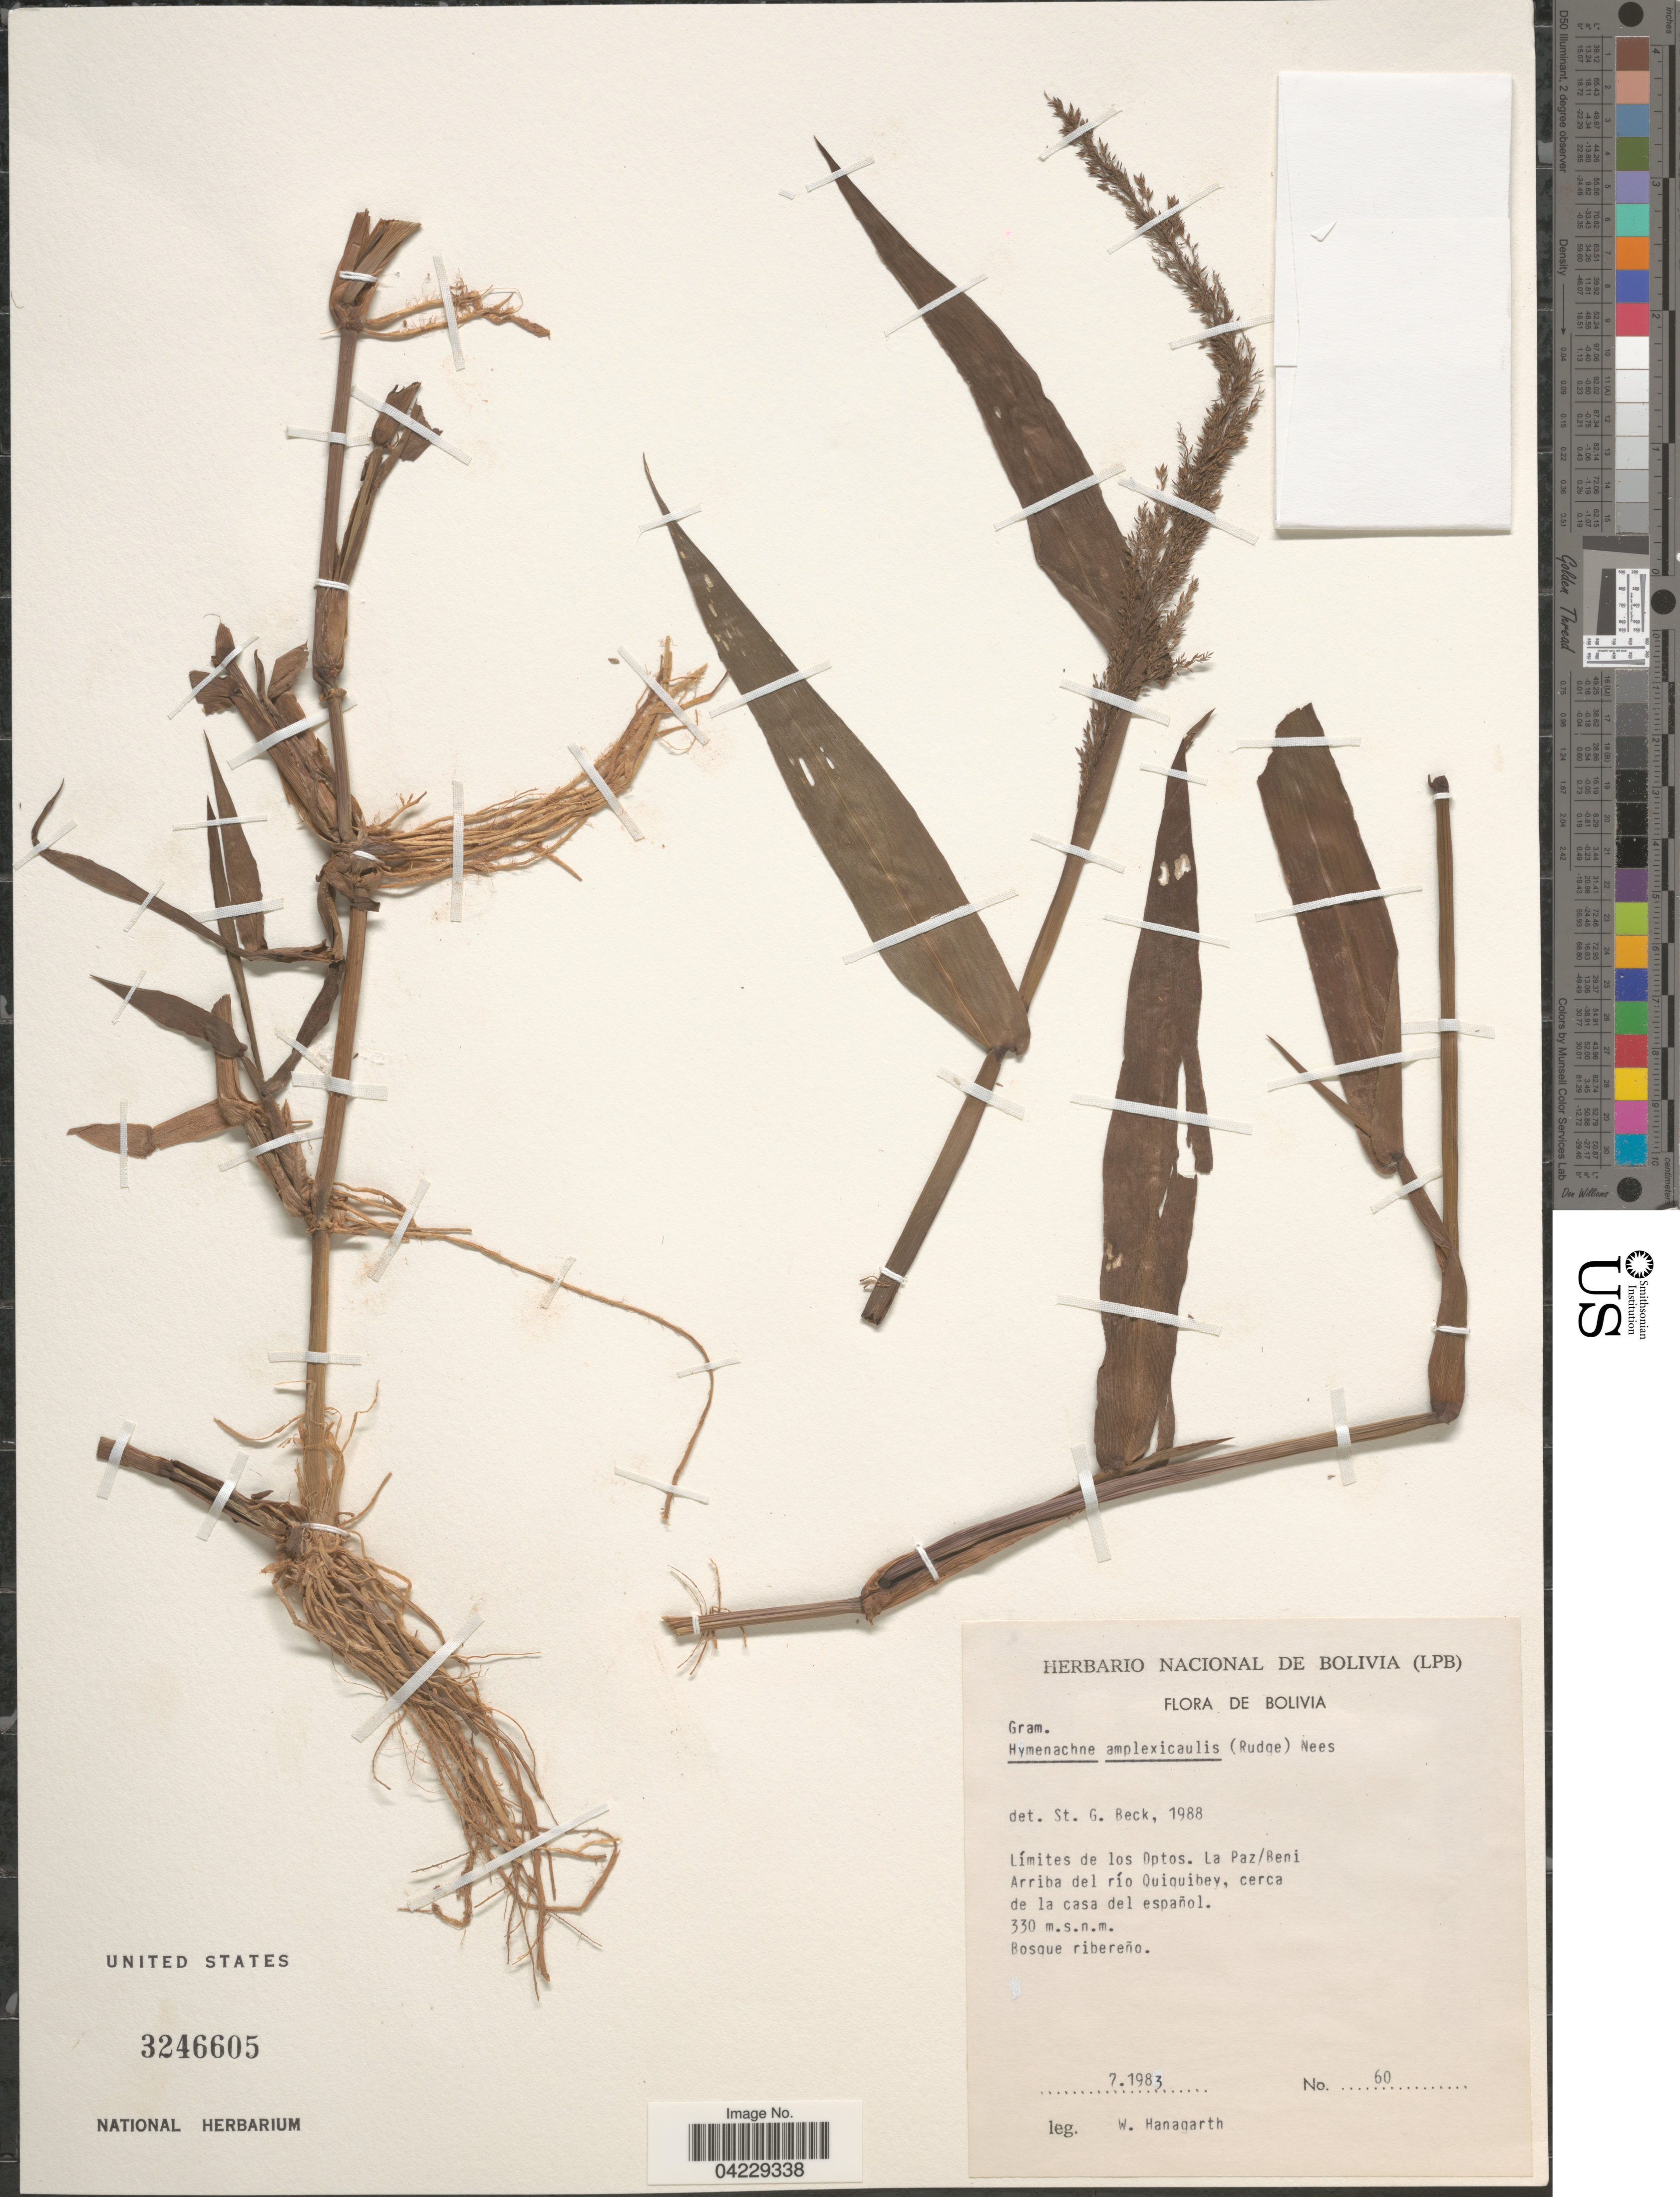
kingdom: Plantae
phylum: Tracheophyta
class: Liliopsida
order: Poales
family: Poaceae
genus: Hymenachne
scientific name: Hymenachne amplexicaulis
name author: (Rudge) Nees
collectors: W. Hanagarth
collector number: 60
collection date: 1983-07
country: Bolivia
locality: Límites de los Dptos. La Paz/Beni. Arriba del río Quiquibey, cerca de la casa del español.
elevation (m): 330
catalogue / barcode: US 3246605